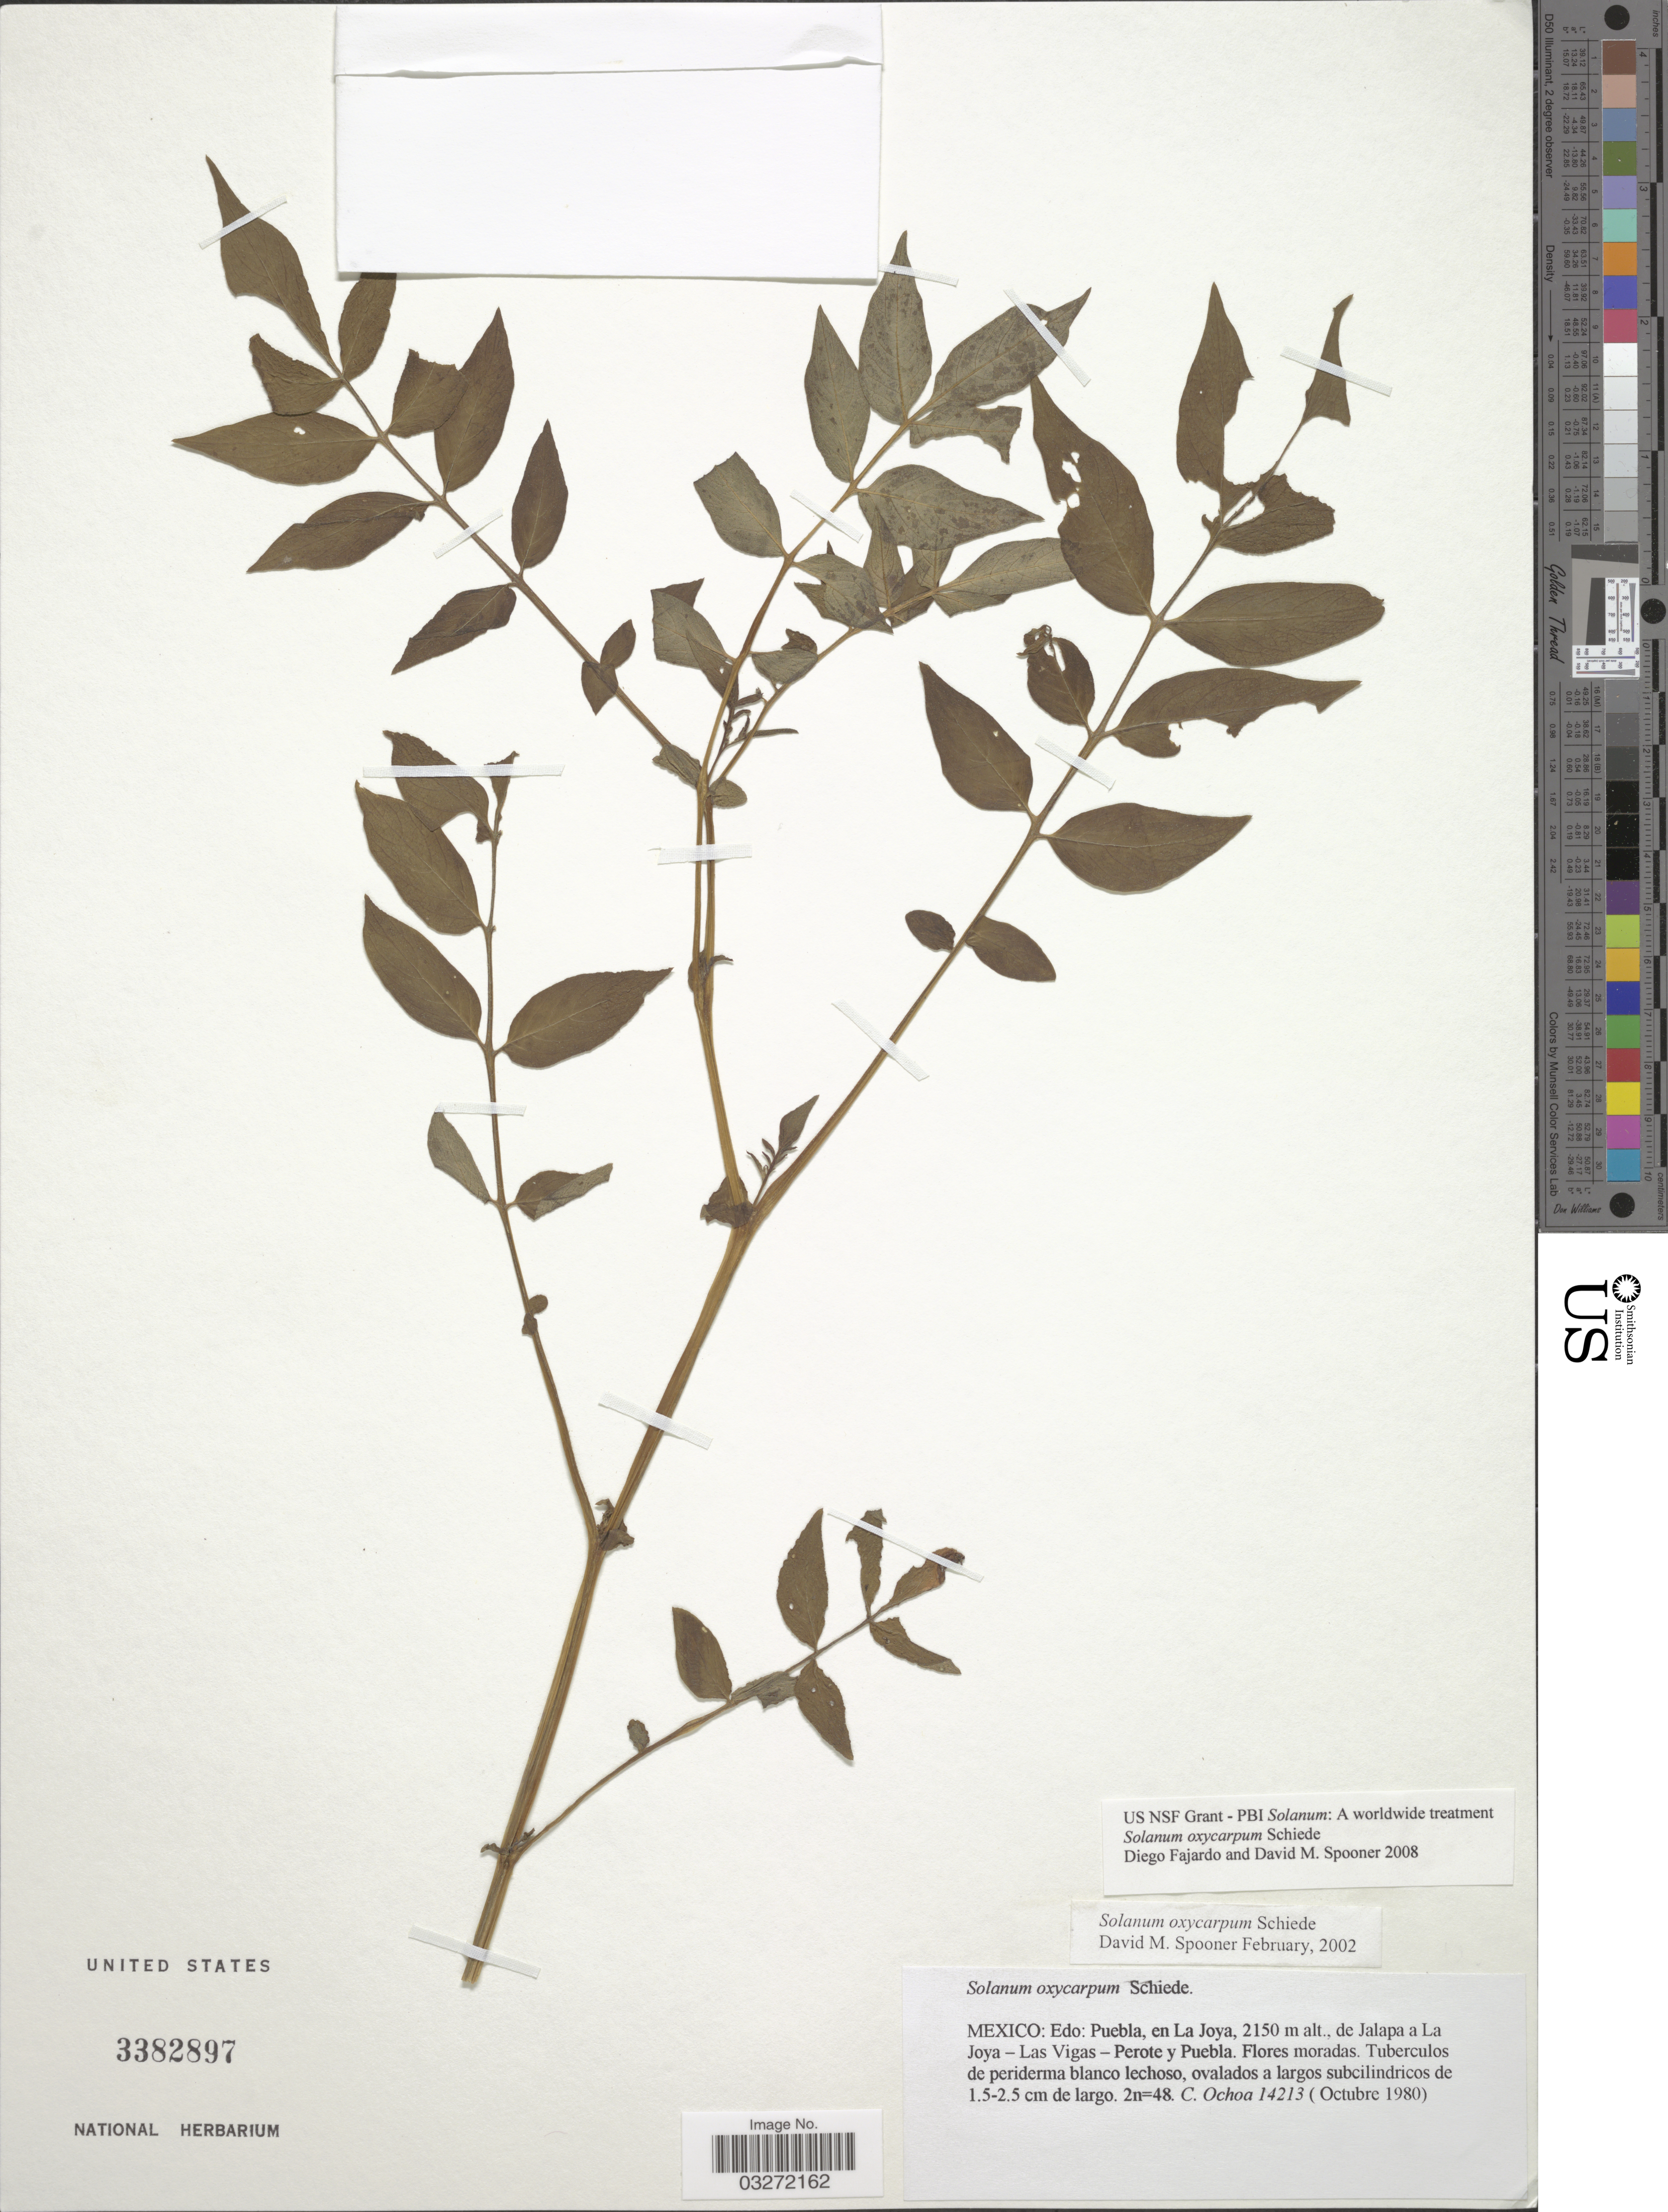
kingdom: Plantae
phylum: Tracheophyta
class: Magnoliopsida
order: Solanales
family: Solanaceae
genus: Solanum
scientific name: Solanum oxycarpum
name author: Schiede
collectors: C. Ochoa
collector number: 14213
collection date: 1980-10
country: Mexico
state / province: Puebla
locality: En La Joya, de Jalapa a La Joya - Las Vigas - Perote y Puebla.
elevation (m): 2150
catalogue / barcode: US 3382897